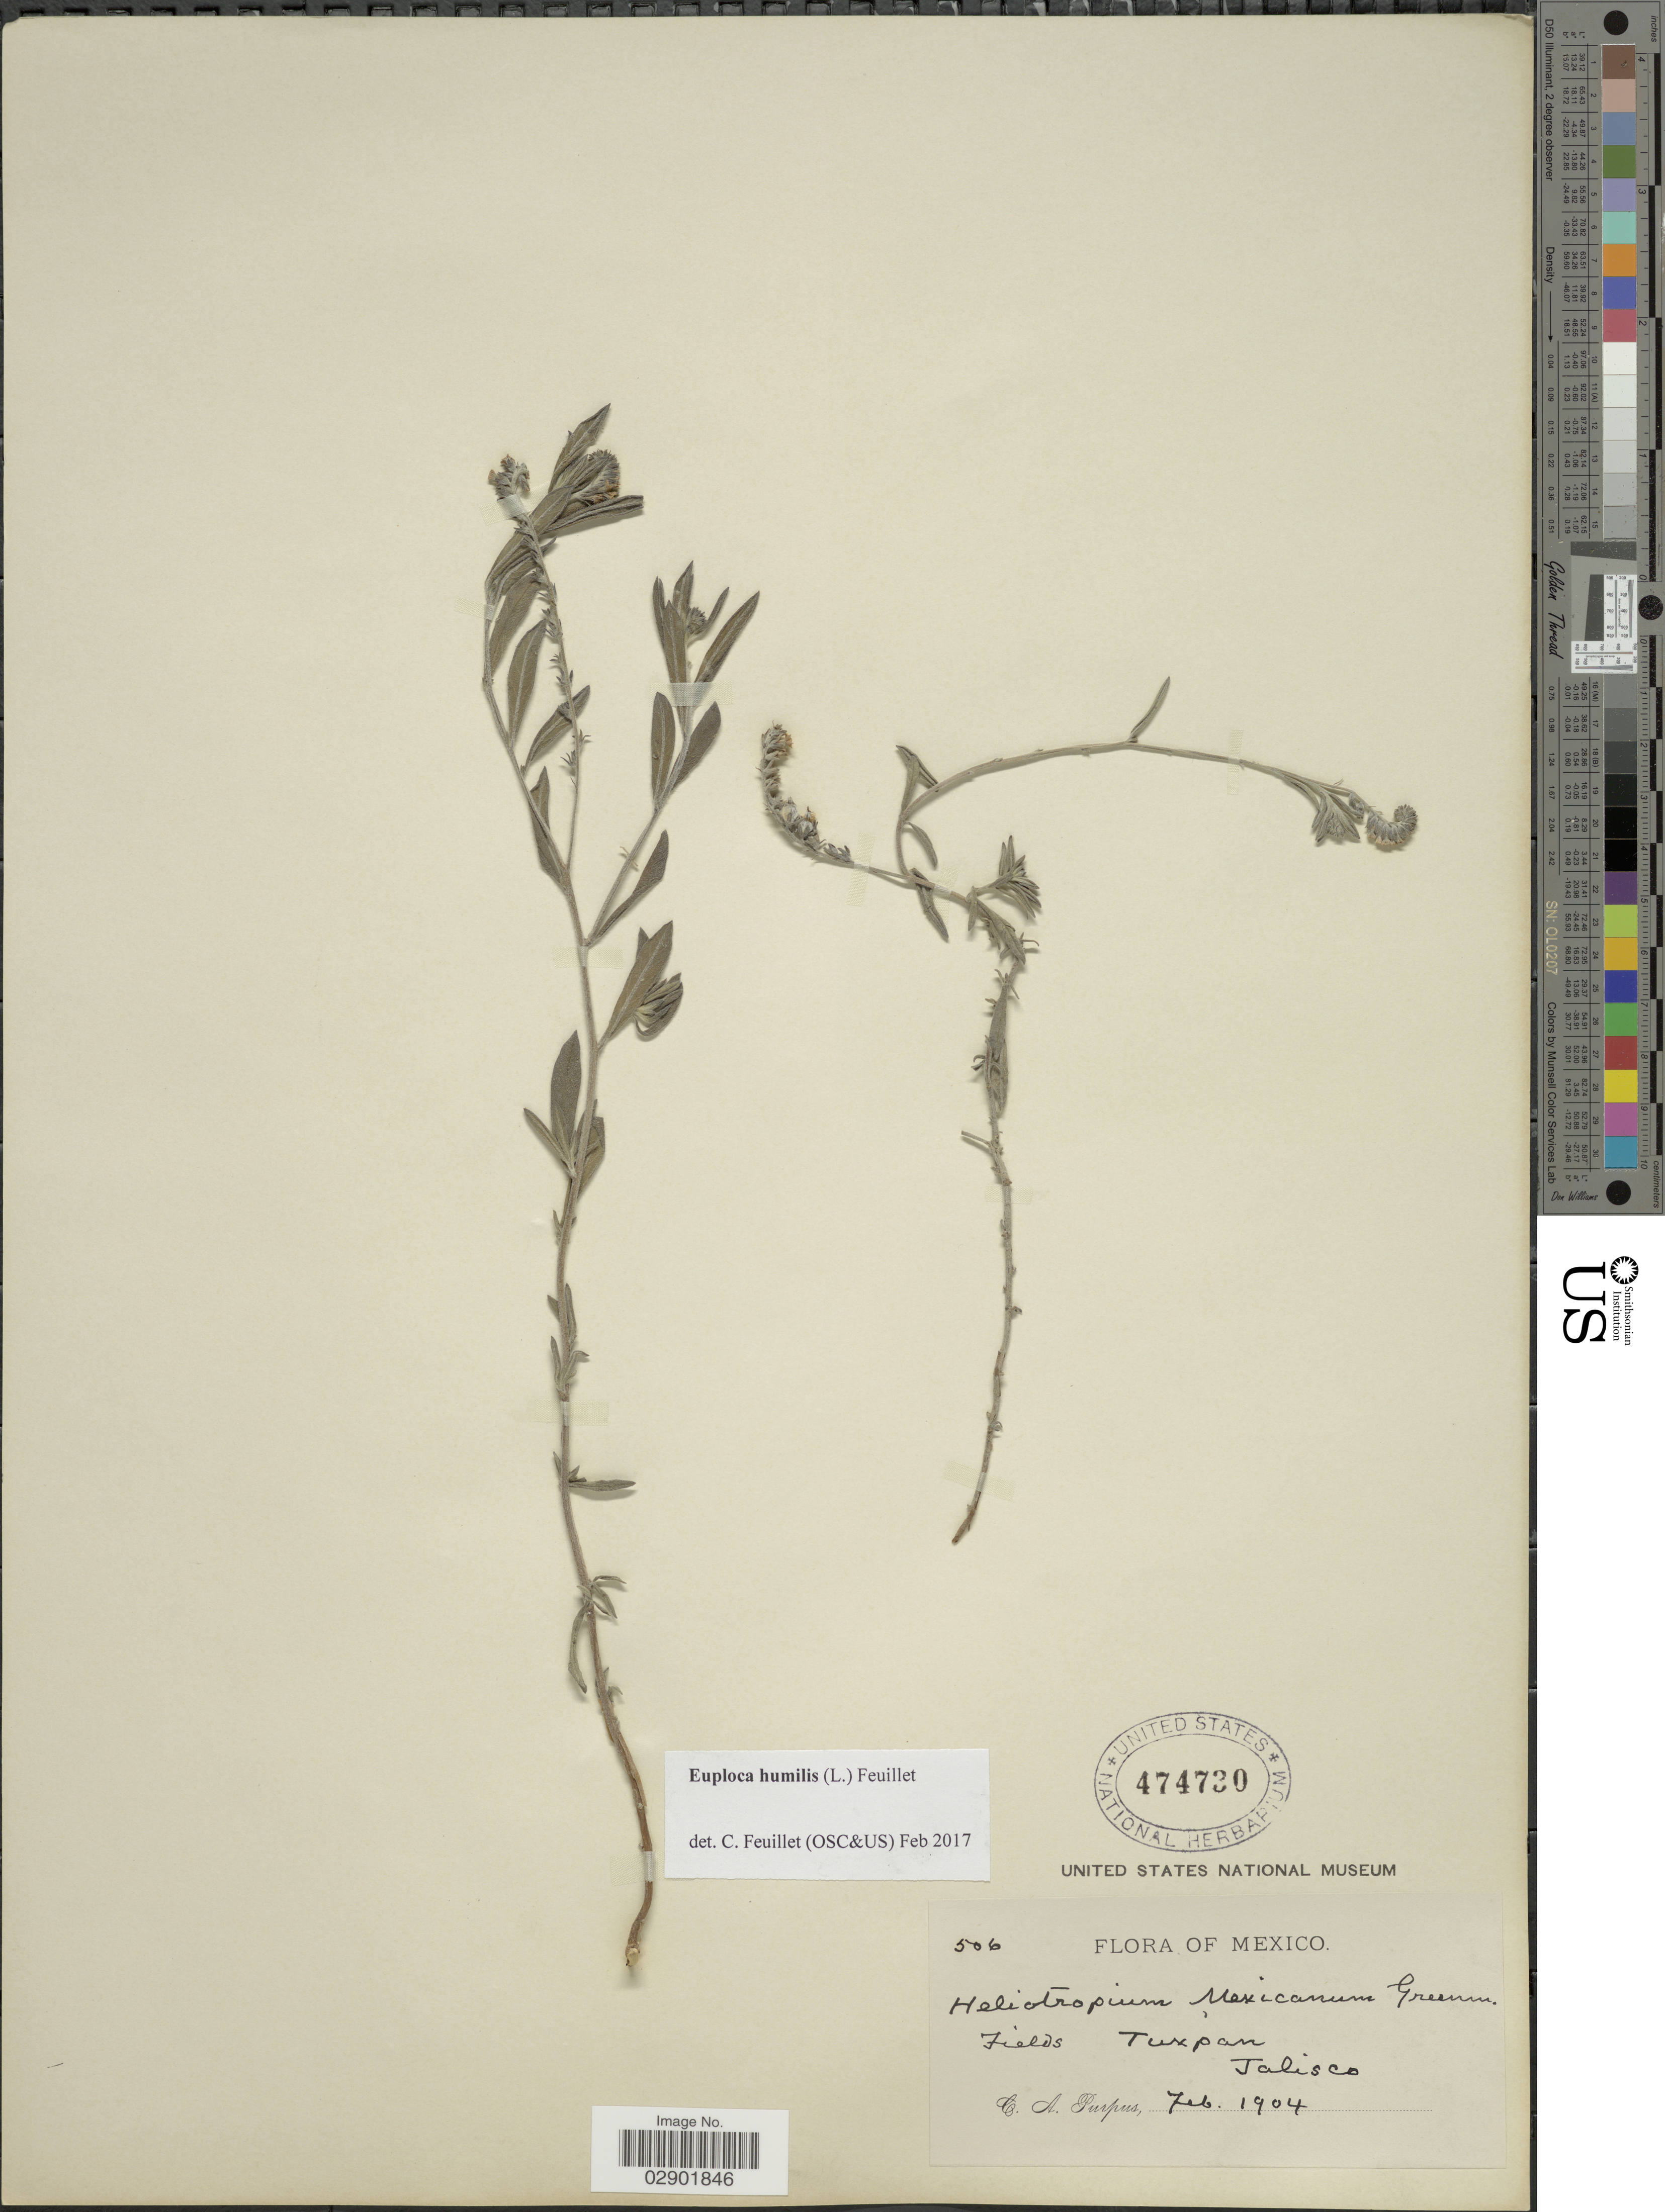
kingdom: Plantae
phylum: Tracheophyta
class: Magnoliopsida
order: Boraginales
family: Heliotropiaceae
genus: Euploca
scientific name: Euploca humilis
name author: (L.) Feuillet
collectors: C. A. Purpus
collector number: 506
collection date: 1904-02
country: Mexico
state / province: Jalisco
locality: Fields Tuxpan.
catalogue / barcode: US 474730